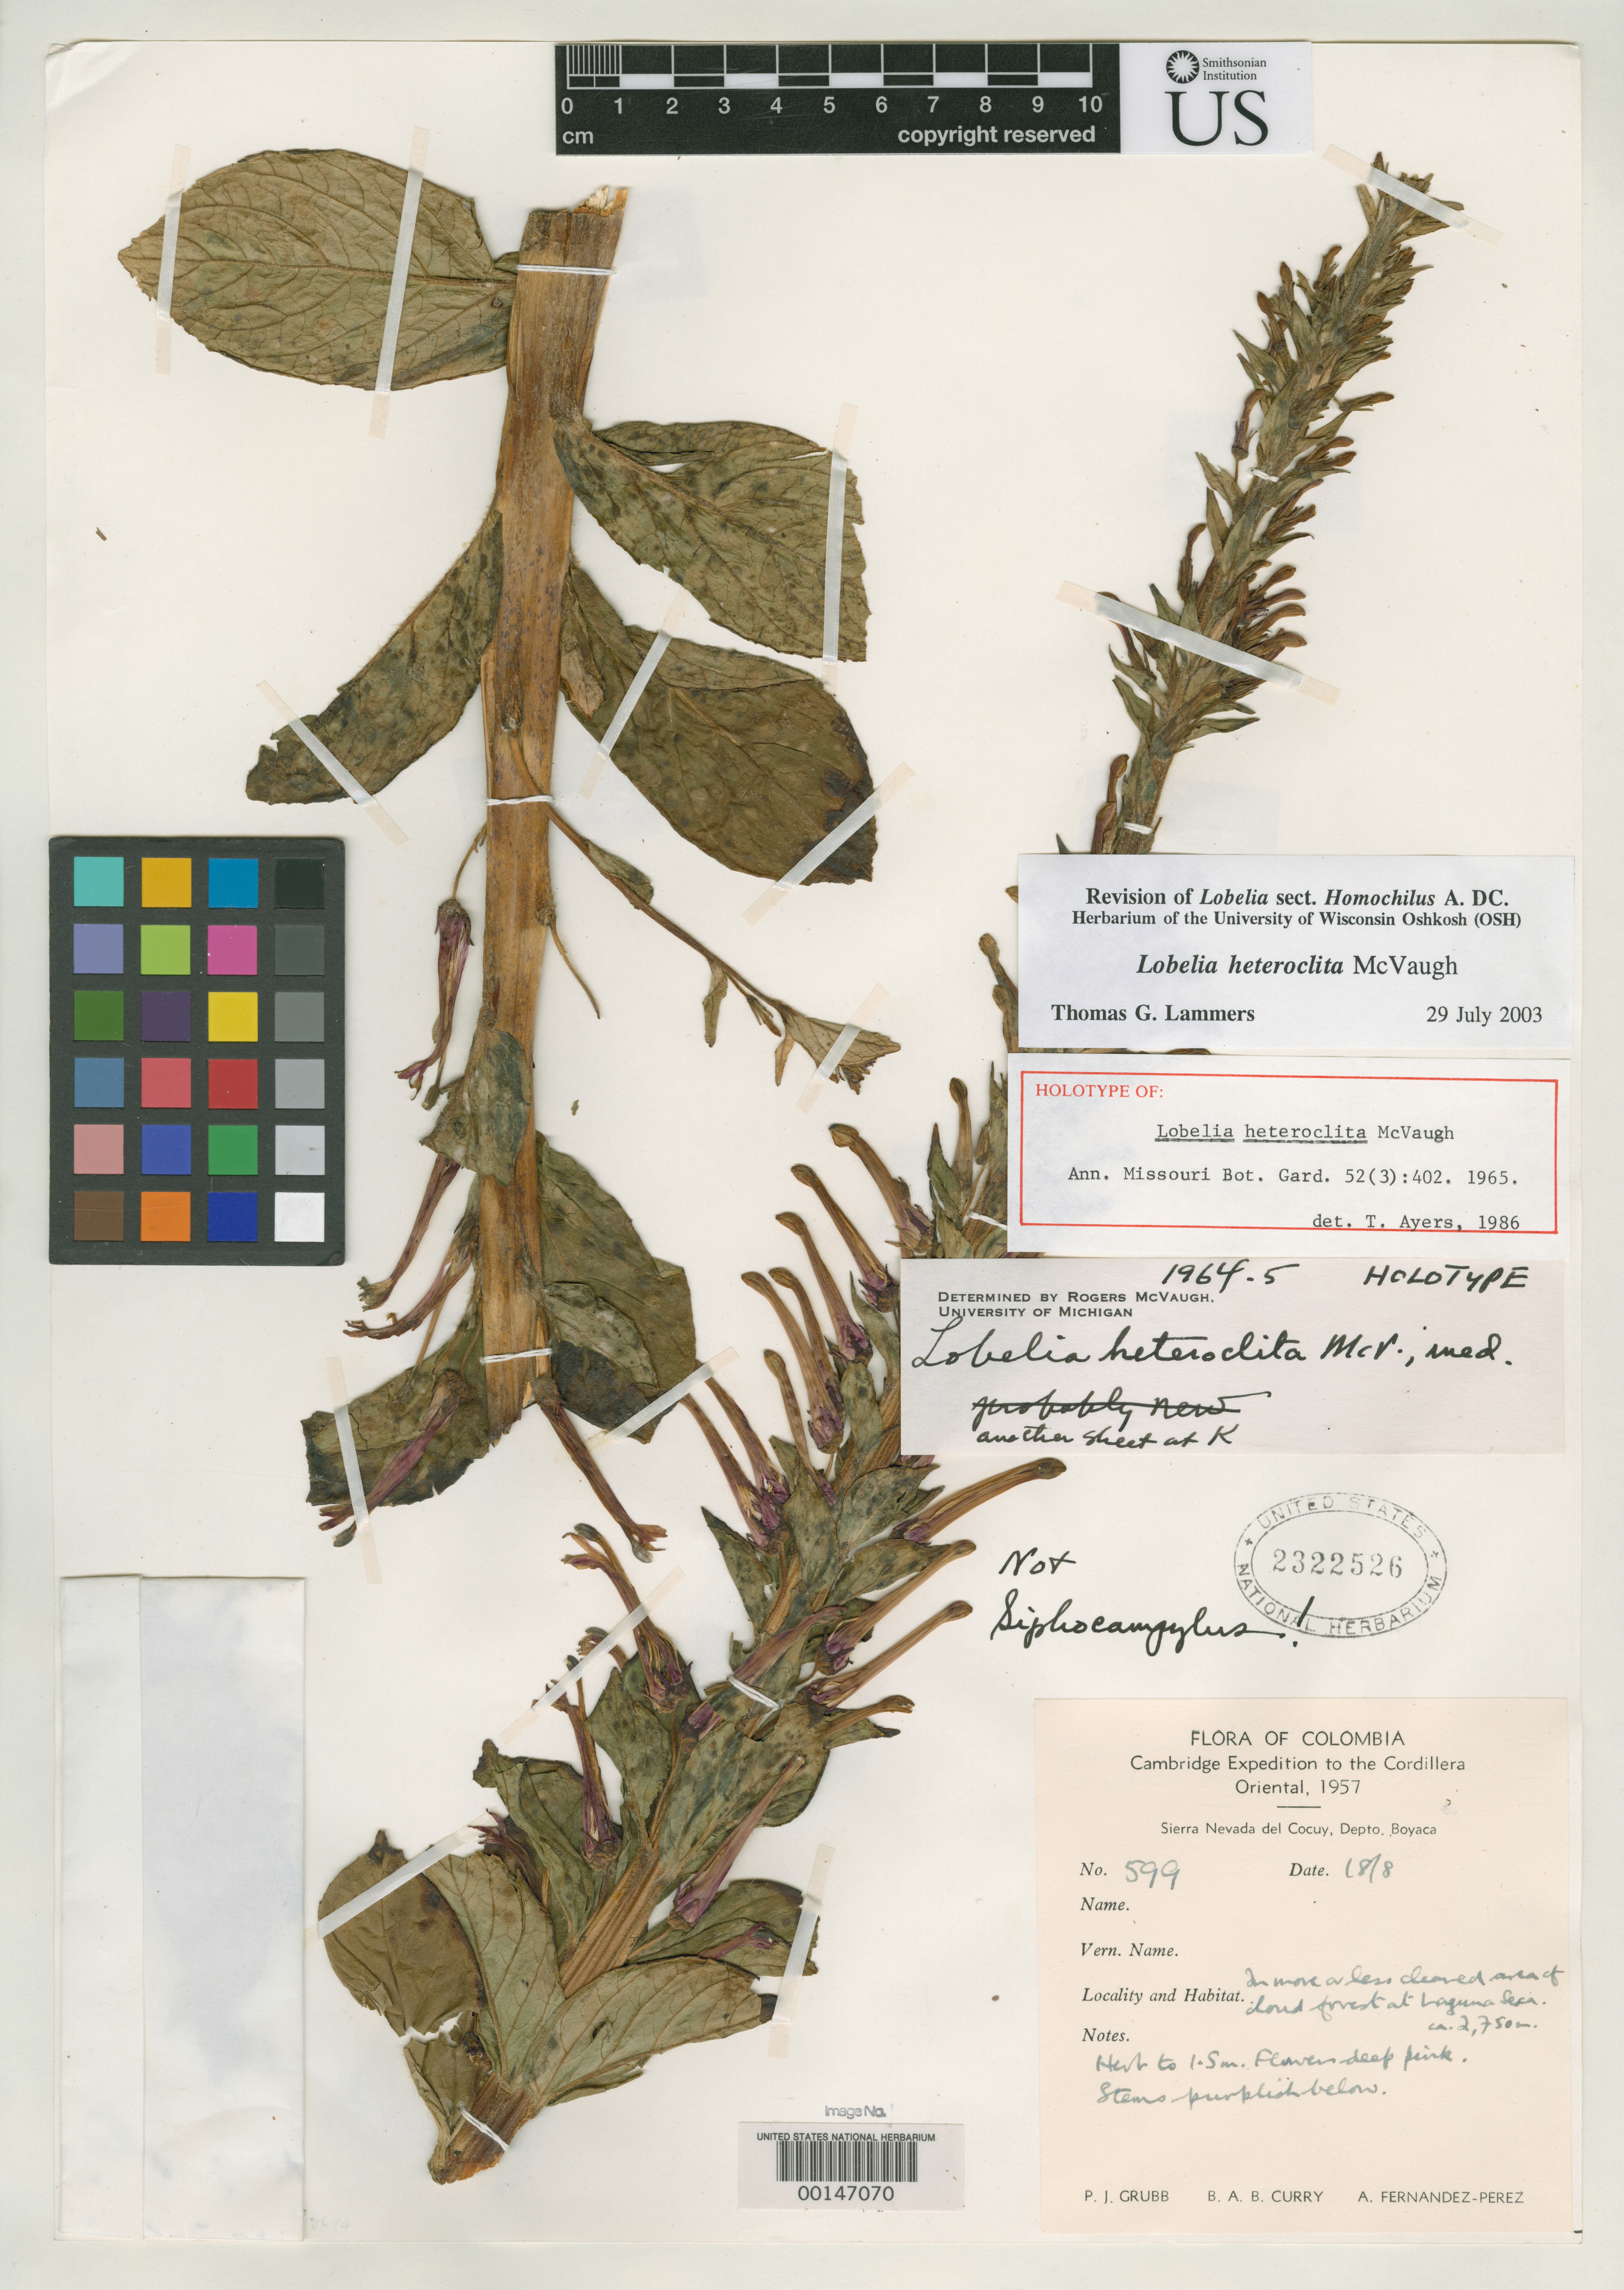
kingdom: Plantae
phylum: Tracheophyta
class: Magnoliopsida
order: Asterales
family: Campanulaceae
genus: Lobelia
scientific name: Lobelia heteroclita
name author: McVaugh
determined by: Lammers, T. G.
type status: Holotype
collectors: P. J. Grubb, B. A. B. Curry & A. Fernández-Pérez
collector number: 599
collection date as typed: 18 Aug 1957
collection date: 1957-08-18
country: Colombia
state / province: Boyacá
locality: Sierra Nevada de Cocuy. At Laguna Seca.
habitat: In more or less cleared area of cloud forest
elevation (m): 2750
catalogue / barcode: US 2322526